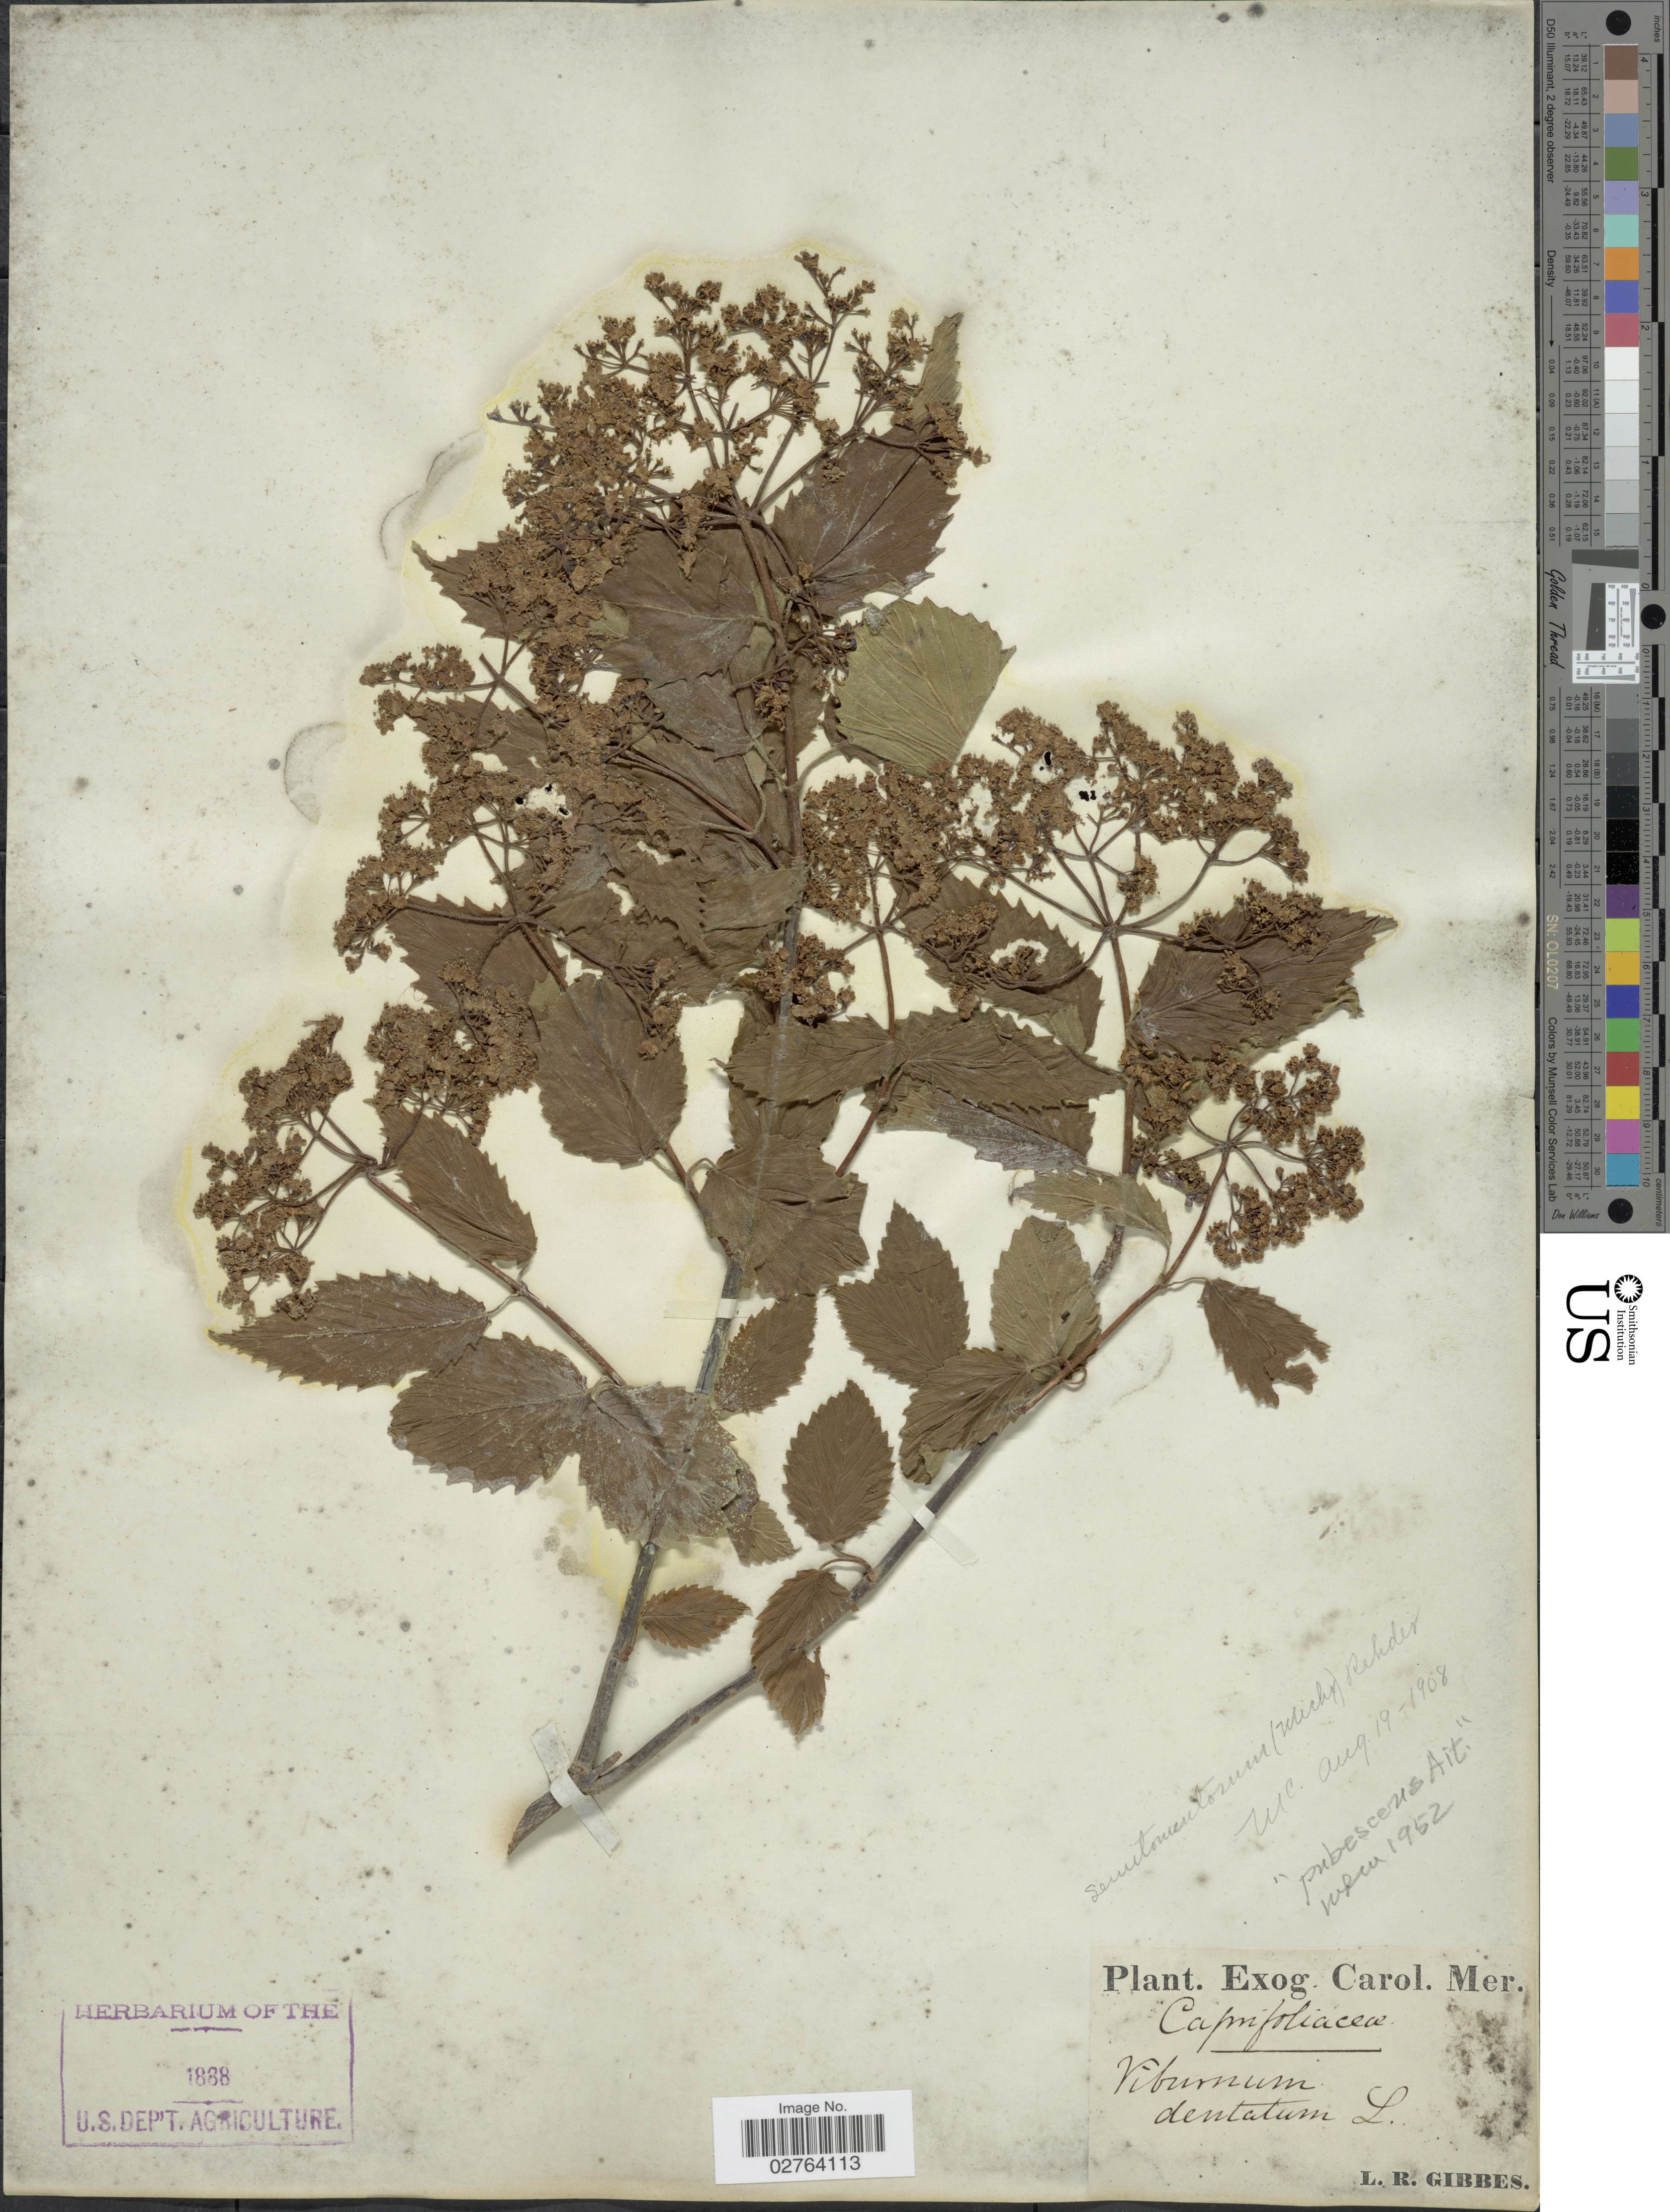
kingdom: Plantae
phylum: Tracheophyta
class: Magnoliopsida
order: Dipsacales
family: Viburnaceae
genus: Viburnum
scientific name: Viburnum pubescens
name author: (Aiton) Pursh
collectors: L. Gibbes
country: United States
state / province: South Carolina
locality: Exog. Carol. Mer.